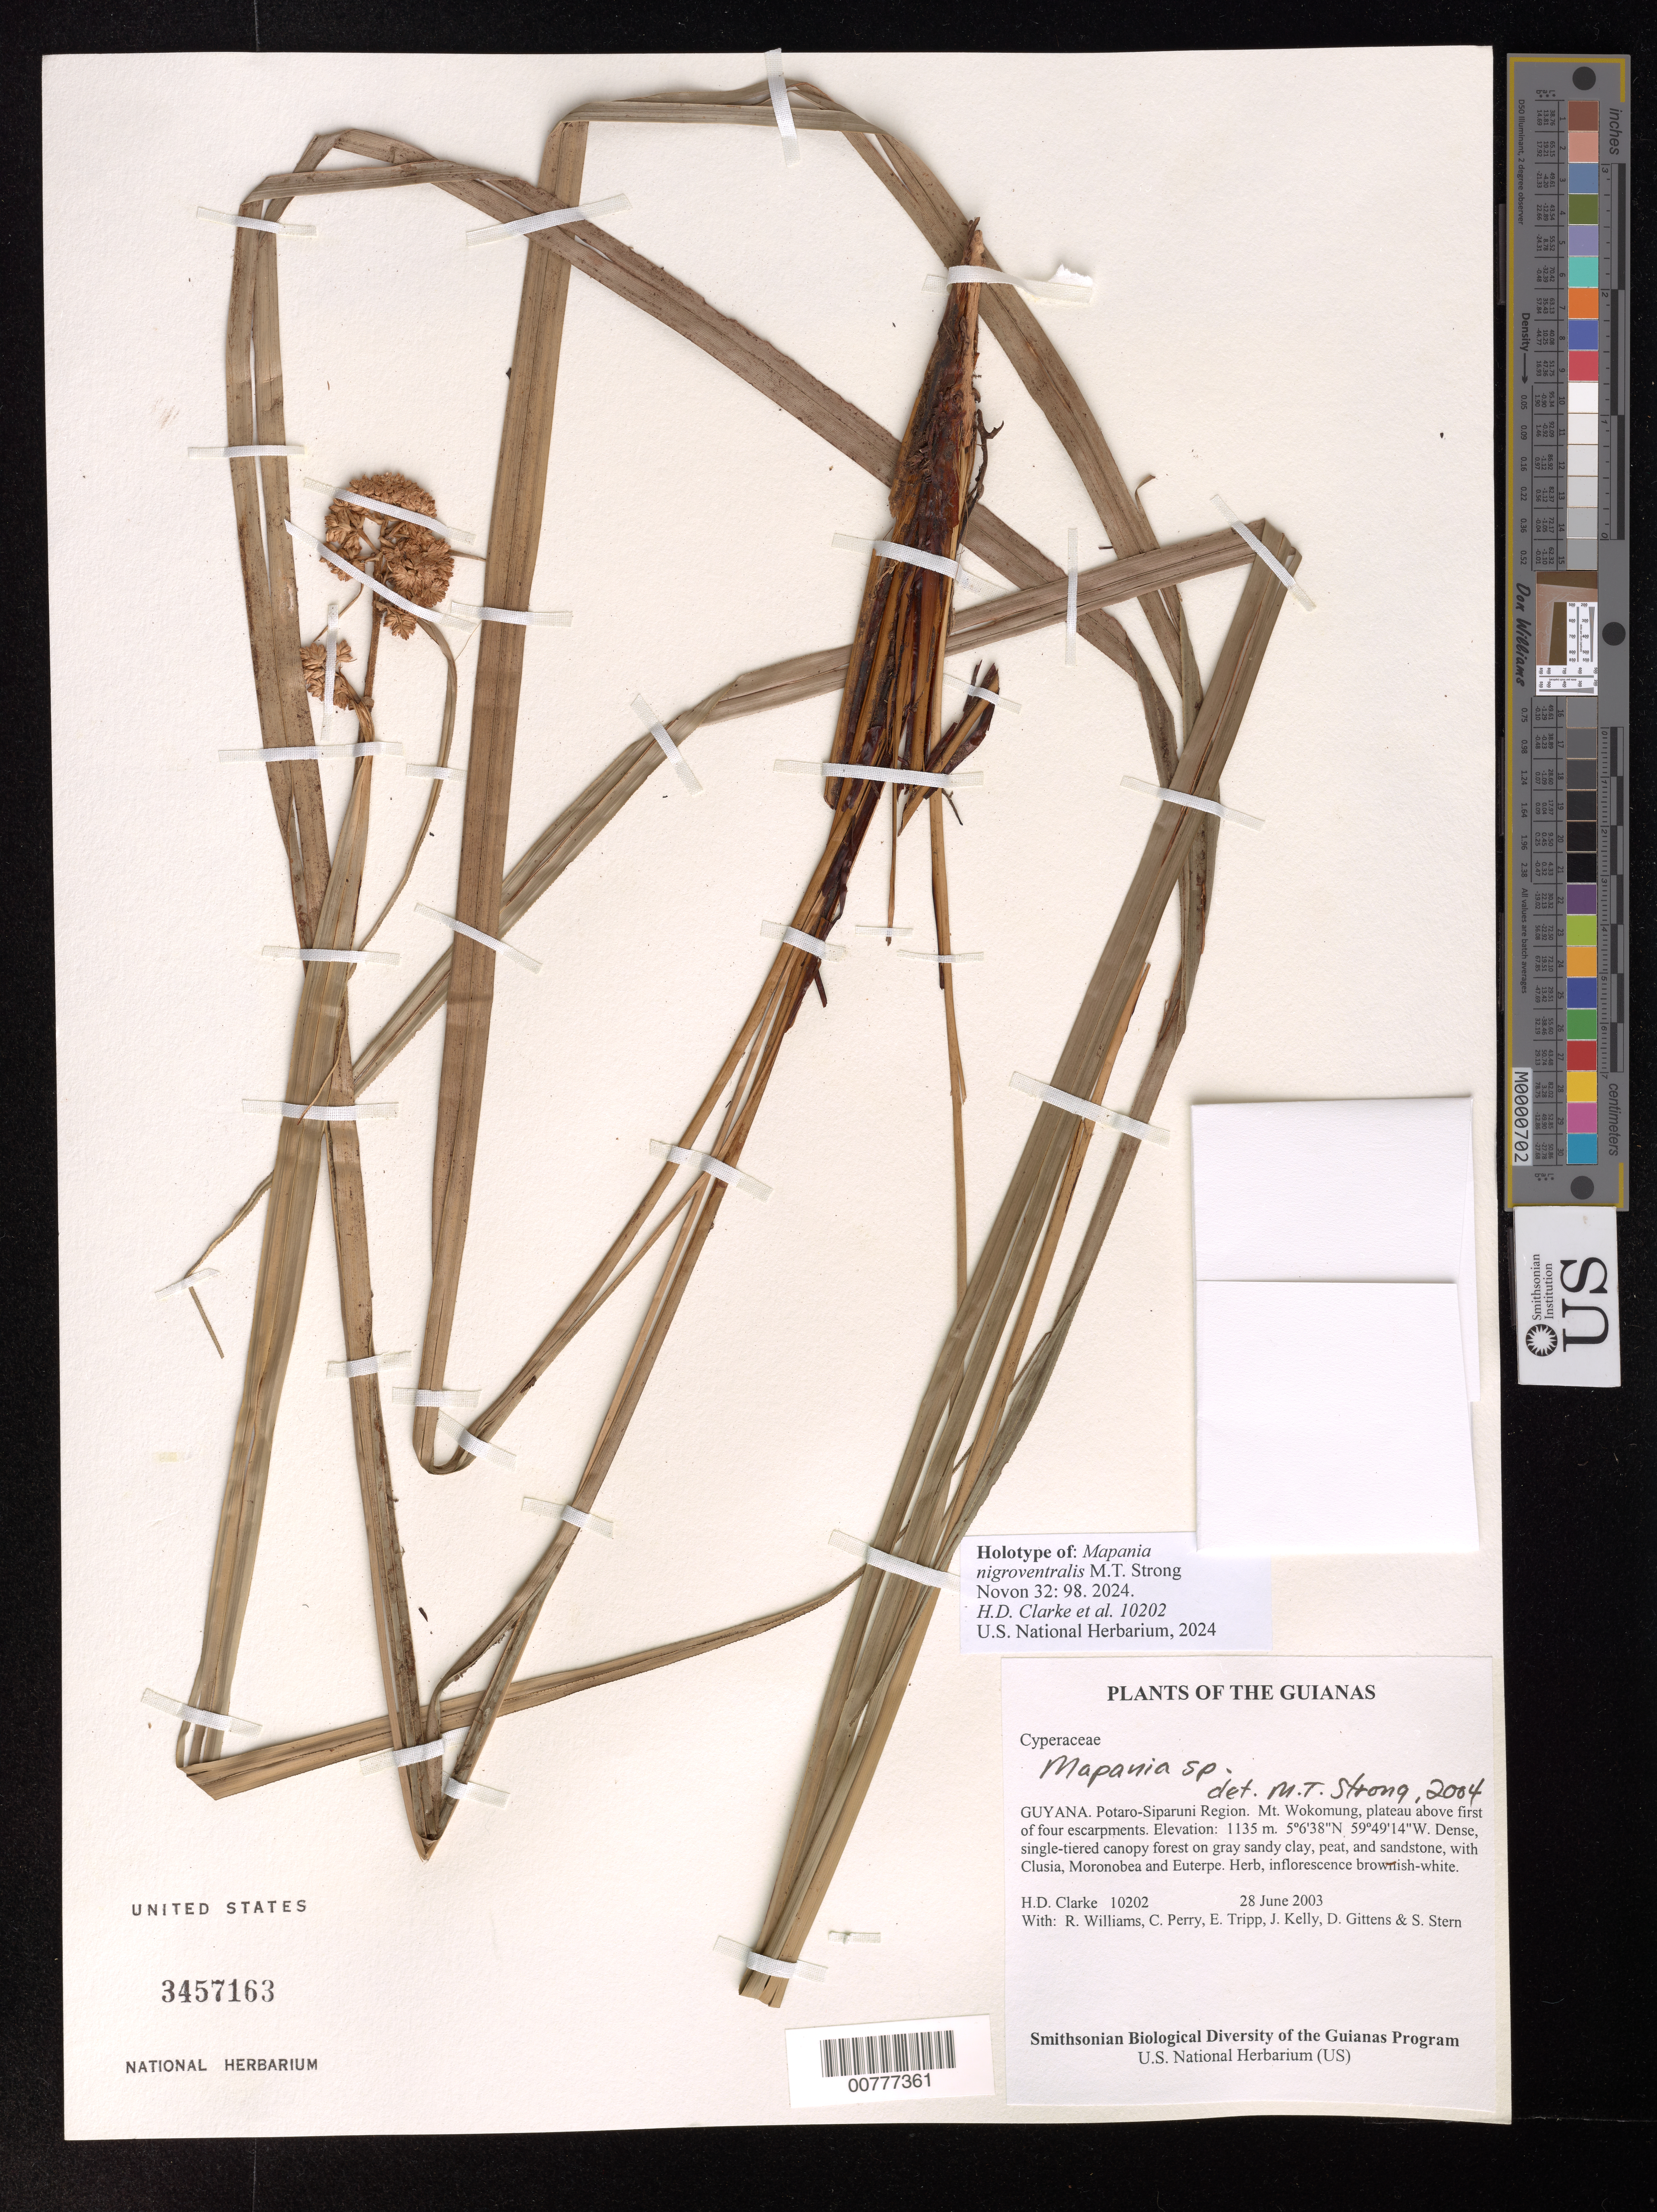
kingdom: Plantae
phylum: Tracheophyta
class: Liliopsida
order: Poales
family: Cyperaceae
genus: Mapania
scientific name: Mapania nigroventralis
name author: M.T. Strong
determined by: Strong, Mark T., (BOT), Smithsonian Institution - National Museum of Natural History (UNITED STATES)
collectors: H. D. Clarke, R. Williams, C. Perry, E. Tripp, J. Kelly, D. Gittens & S. R. Stern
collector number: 10202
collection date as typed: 28 June 2003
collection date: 2003-06-28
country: Guyana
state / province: Potaro-Siparuni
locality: Mt. Wokomung, plateau above first of four escarpments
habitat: Dense, single-tiered canopy forest on gray sandy clay, peat, and sandstone, with Clusia, Moronobea and Euterpe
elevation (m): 1135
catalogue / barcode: US 3457163